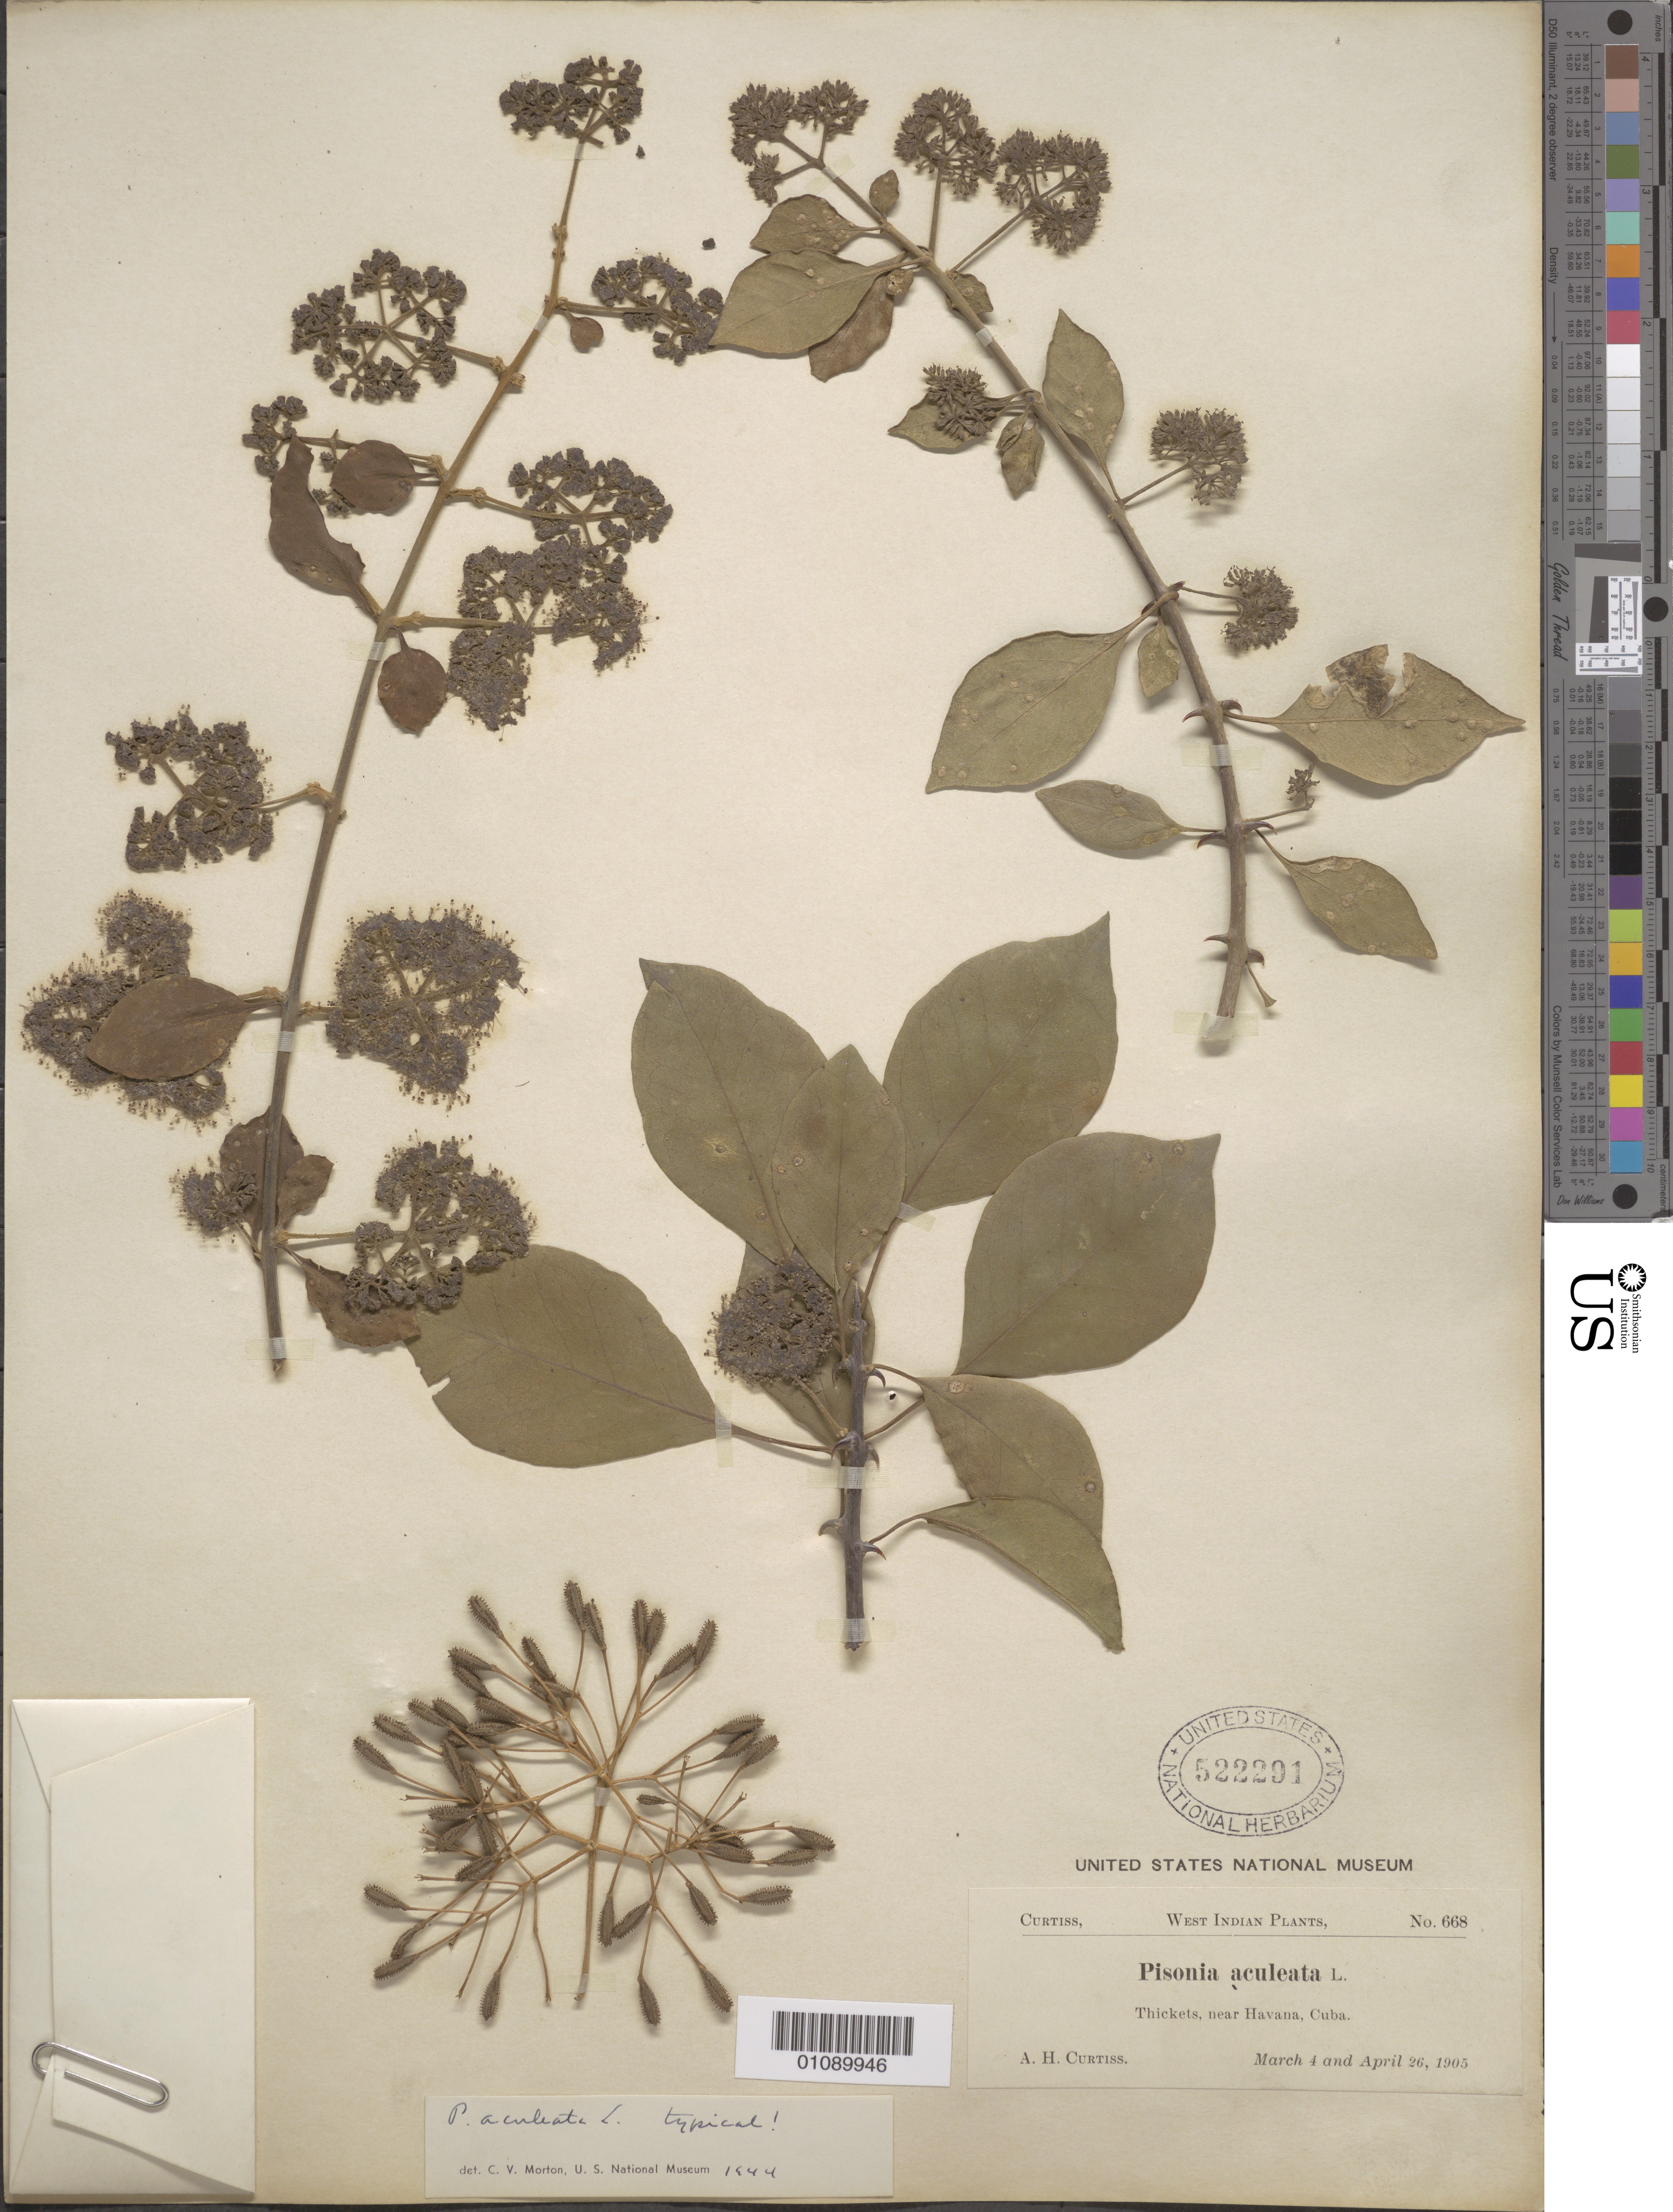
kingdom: Plantae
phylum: Tracheophyta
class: Magnoliopsida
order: Caryophyllales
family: Nyctaginaceae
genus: Pisonia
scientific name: Pisonia aculeata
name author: L.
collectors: A. H. Curtiss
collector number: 668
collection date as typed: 04 Mar 1905 and 26 Apr 1905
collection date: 1905-03-04,1905-04-26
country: Cuba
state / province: La Habana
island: Cuba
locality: Near Havana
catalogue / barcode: US 522291